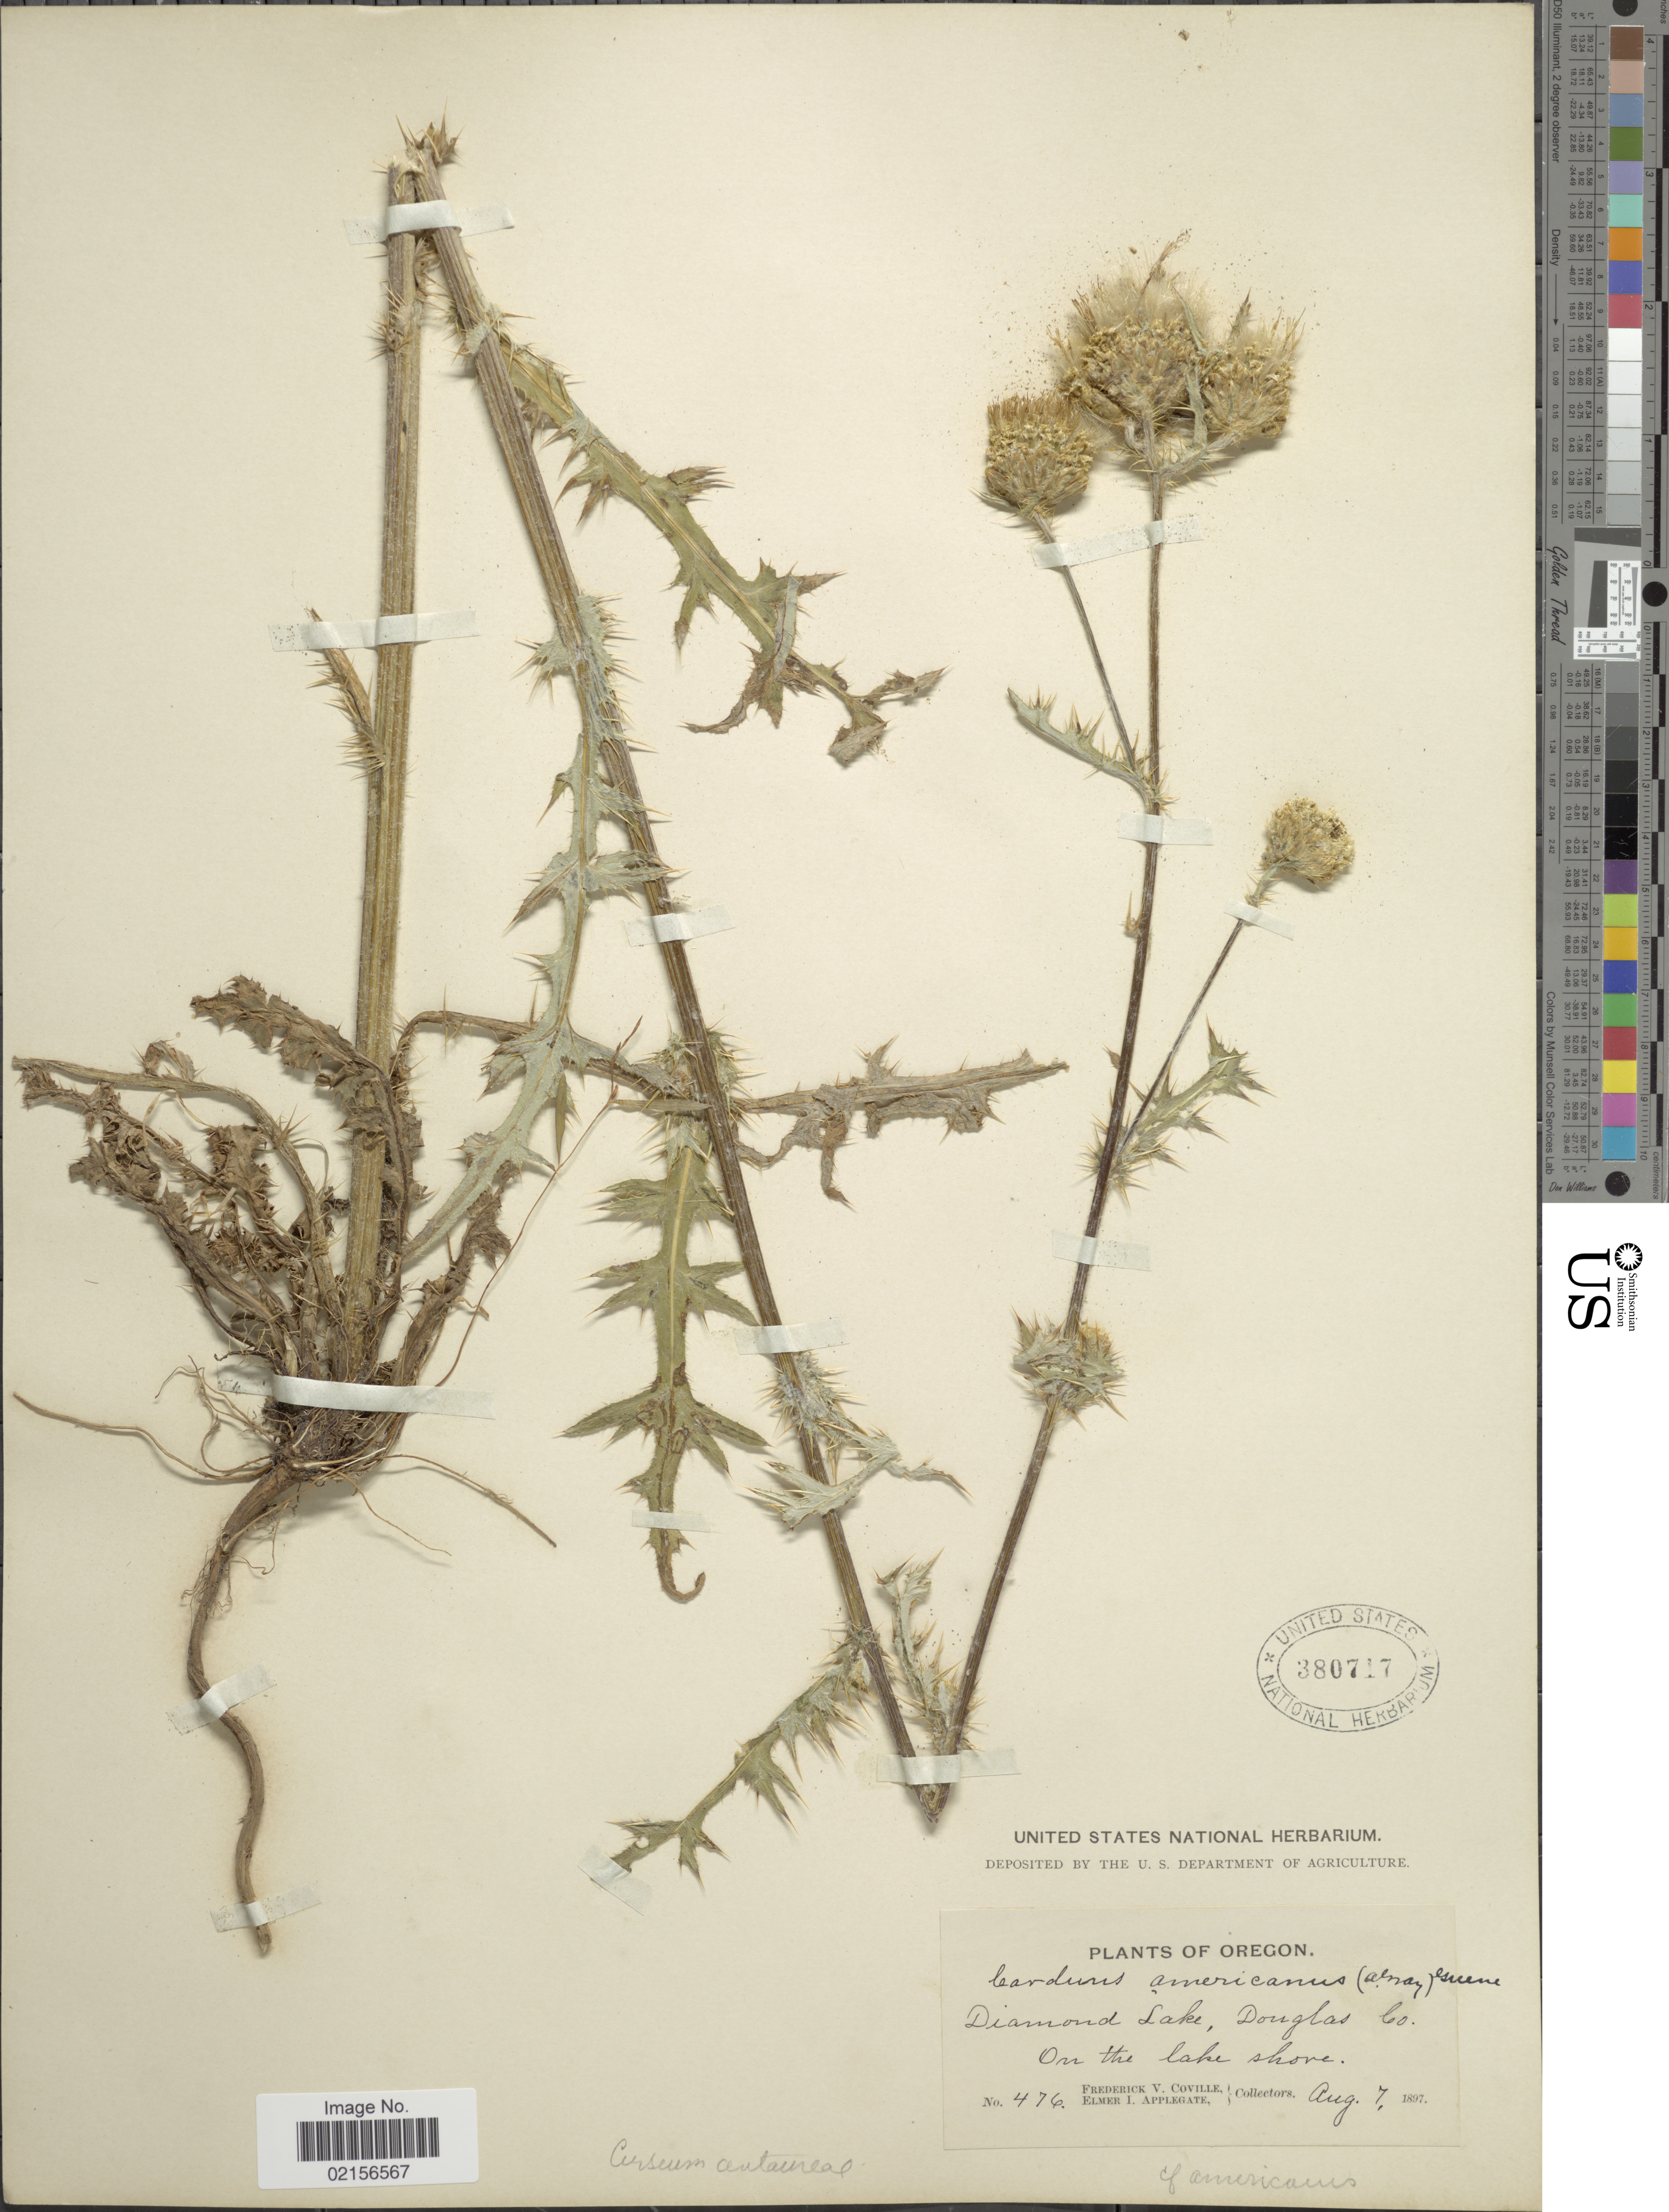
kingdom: Plantae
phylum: Tracheophyta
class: Magnoliopsida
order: Asterales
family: Asteraceae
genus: Cirsium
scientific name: Cirsium remotifolium var. odontolepis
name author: Petr.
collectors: F. V. Coville & E. I. Applegate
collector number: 476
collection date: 1897-08-07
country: United States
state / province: Oregon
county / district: Douglas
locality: Diamond Lake, Douglas Co. On the lake shore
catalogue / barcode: US 380717